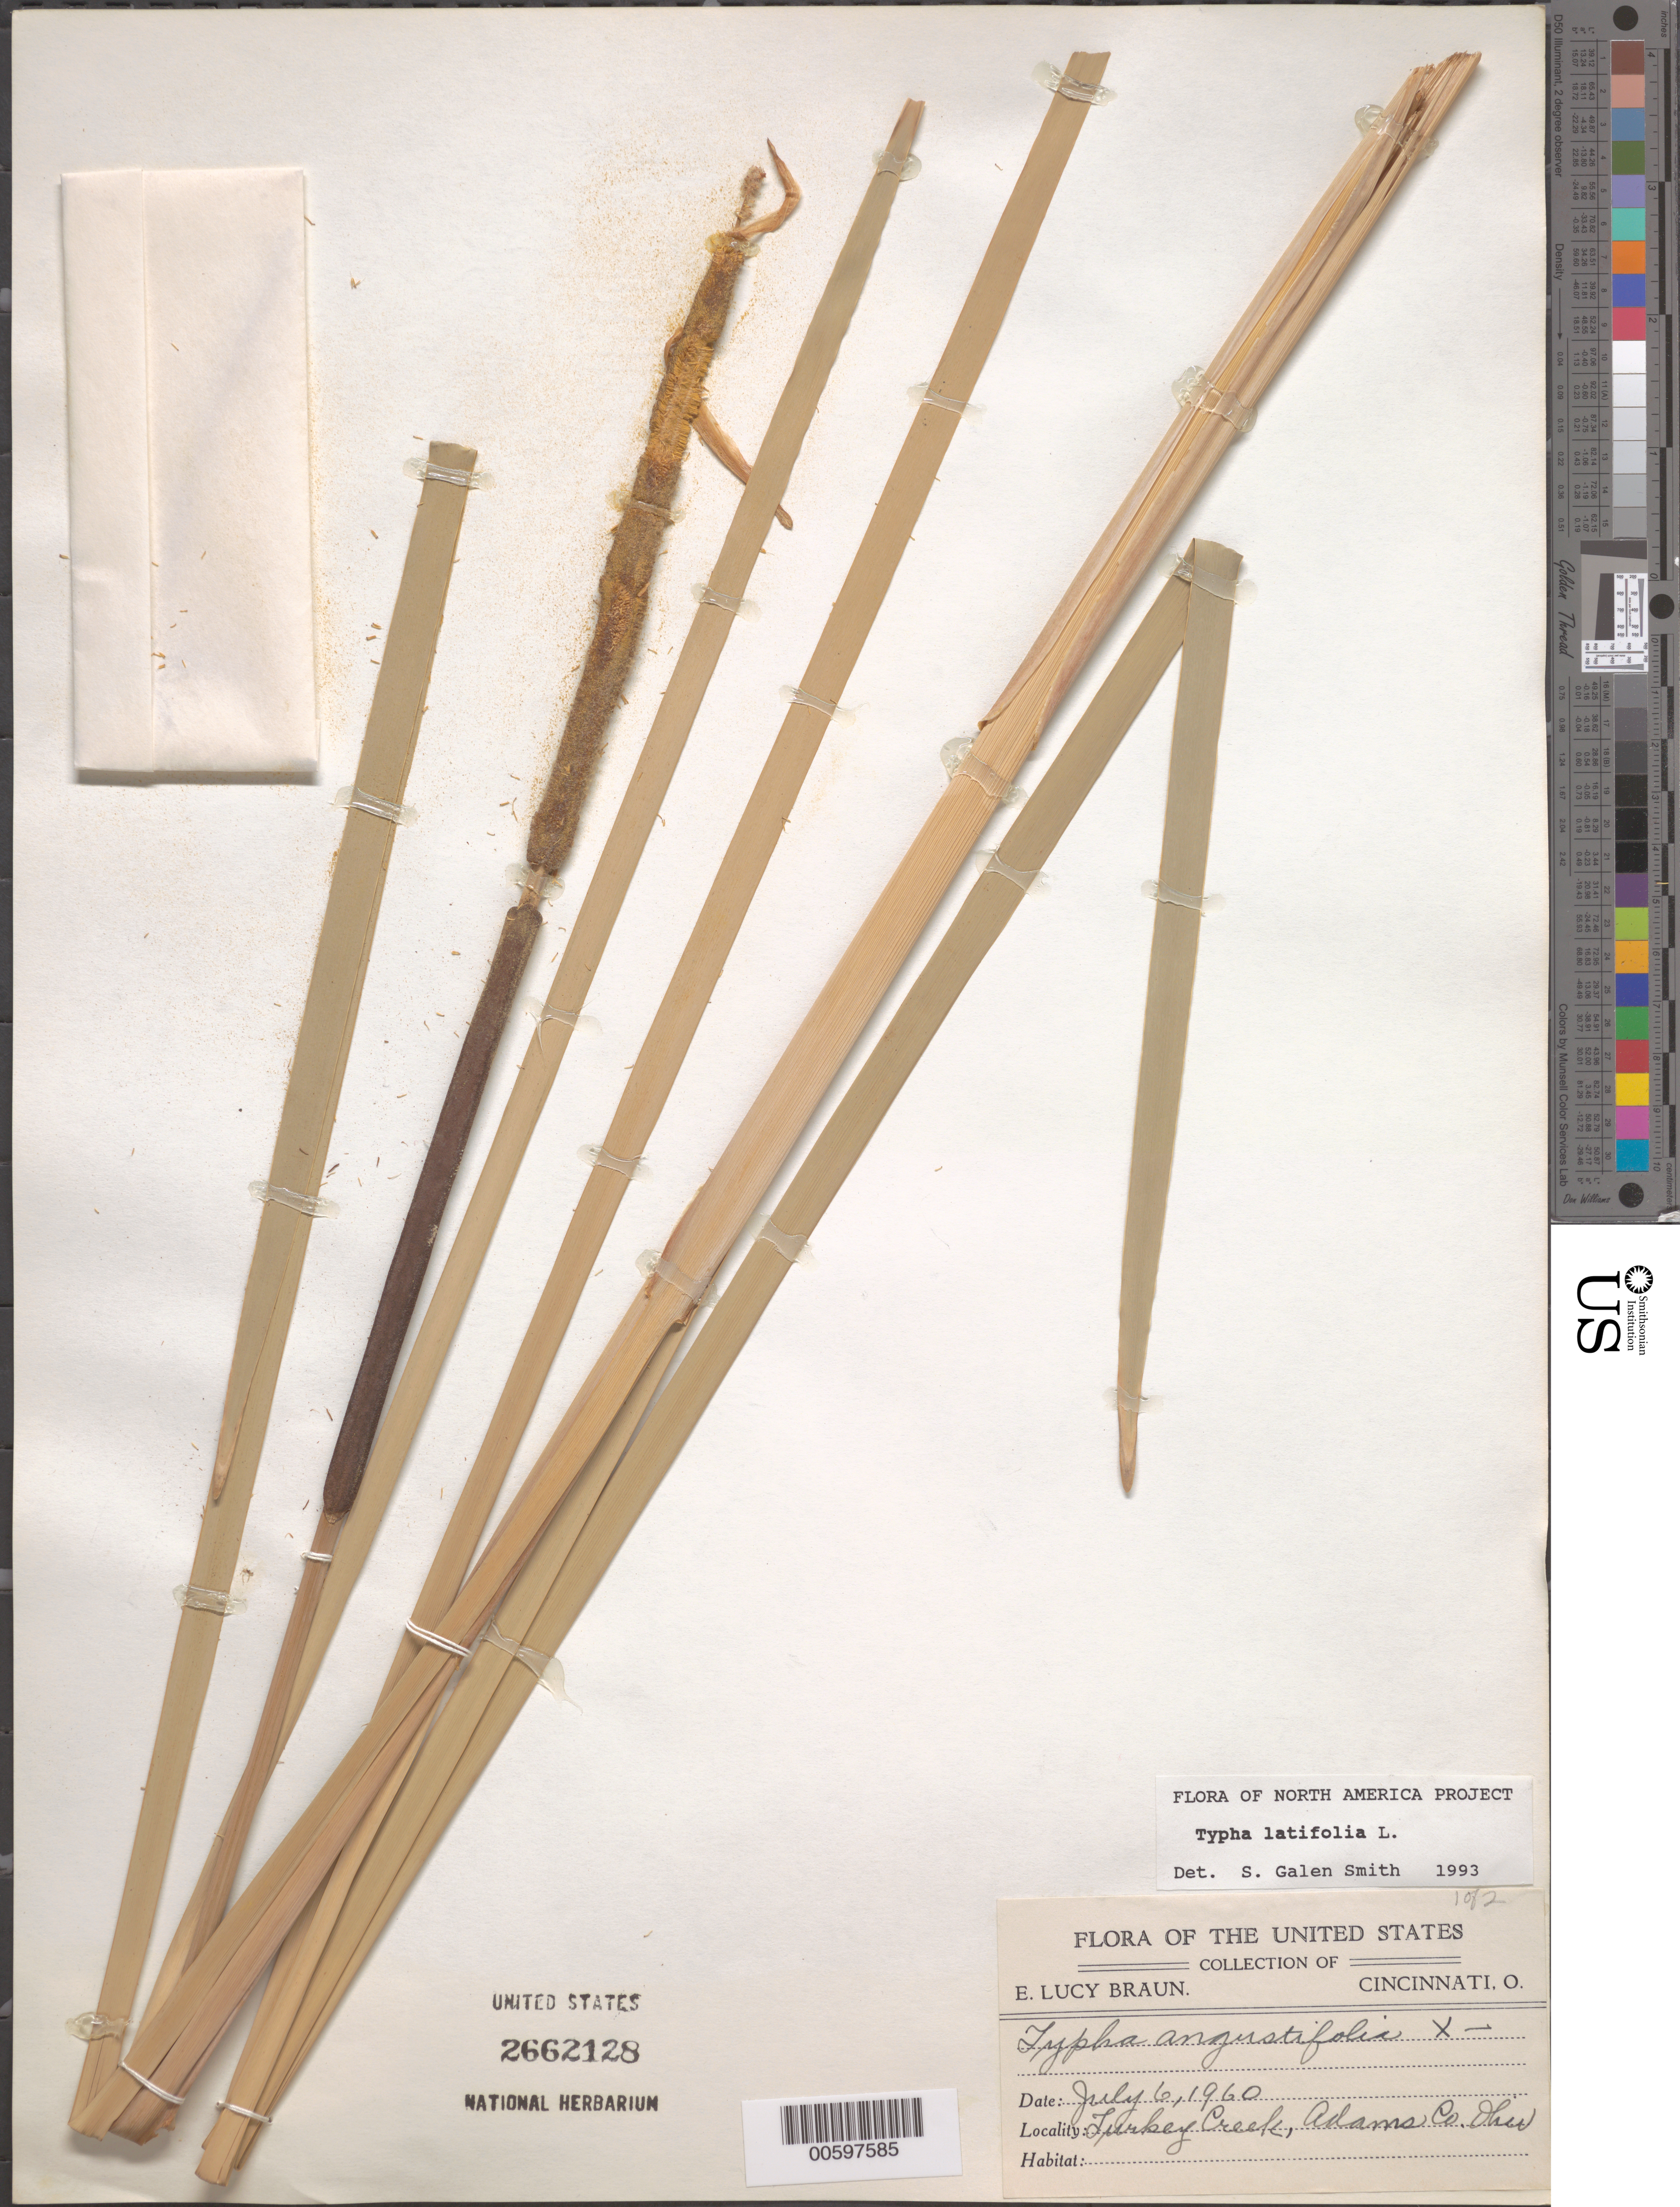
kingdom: Plantae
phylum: Tracheophyta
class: Liliopsida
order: Poales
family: Typhaceae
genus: Typha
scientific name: Typha latifolia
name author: L.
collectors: E. L. Braun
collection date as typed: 06 Jul 1960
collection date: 1960-07-06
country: United States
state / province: Ohio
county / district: Adams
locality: Turkey Creek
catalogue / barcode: US 2662128